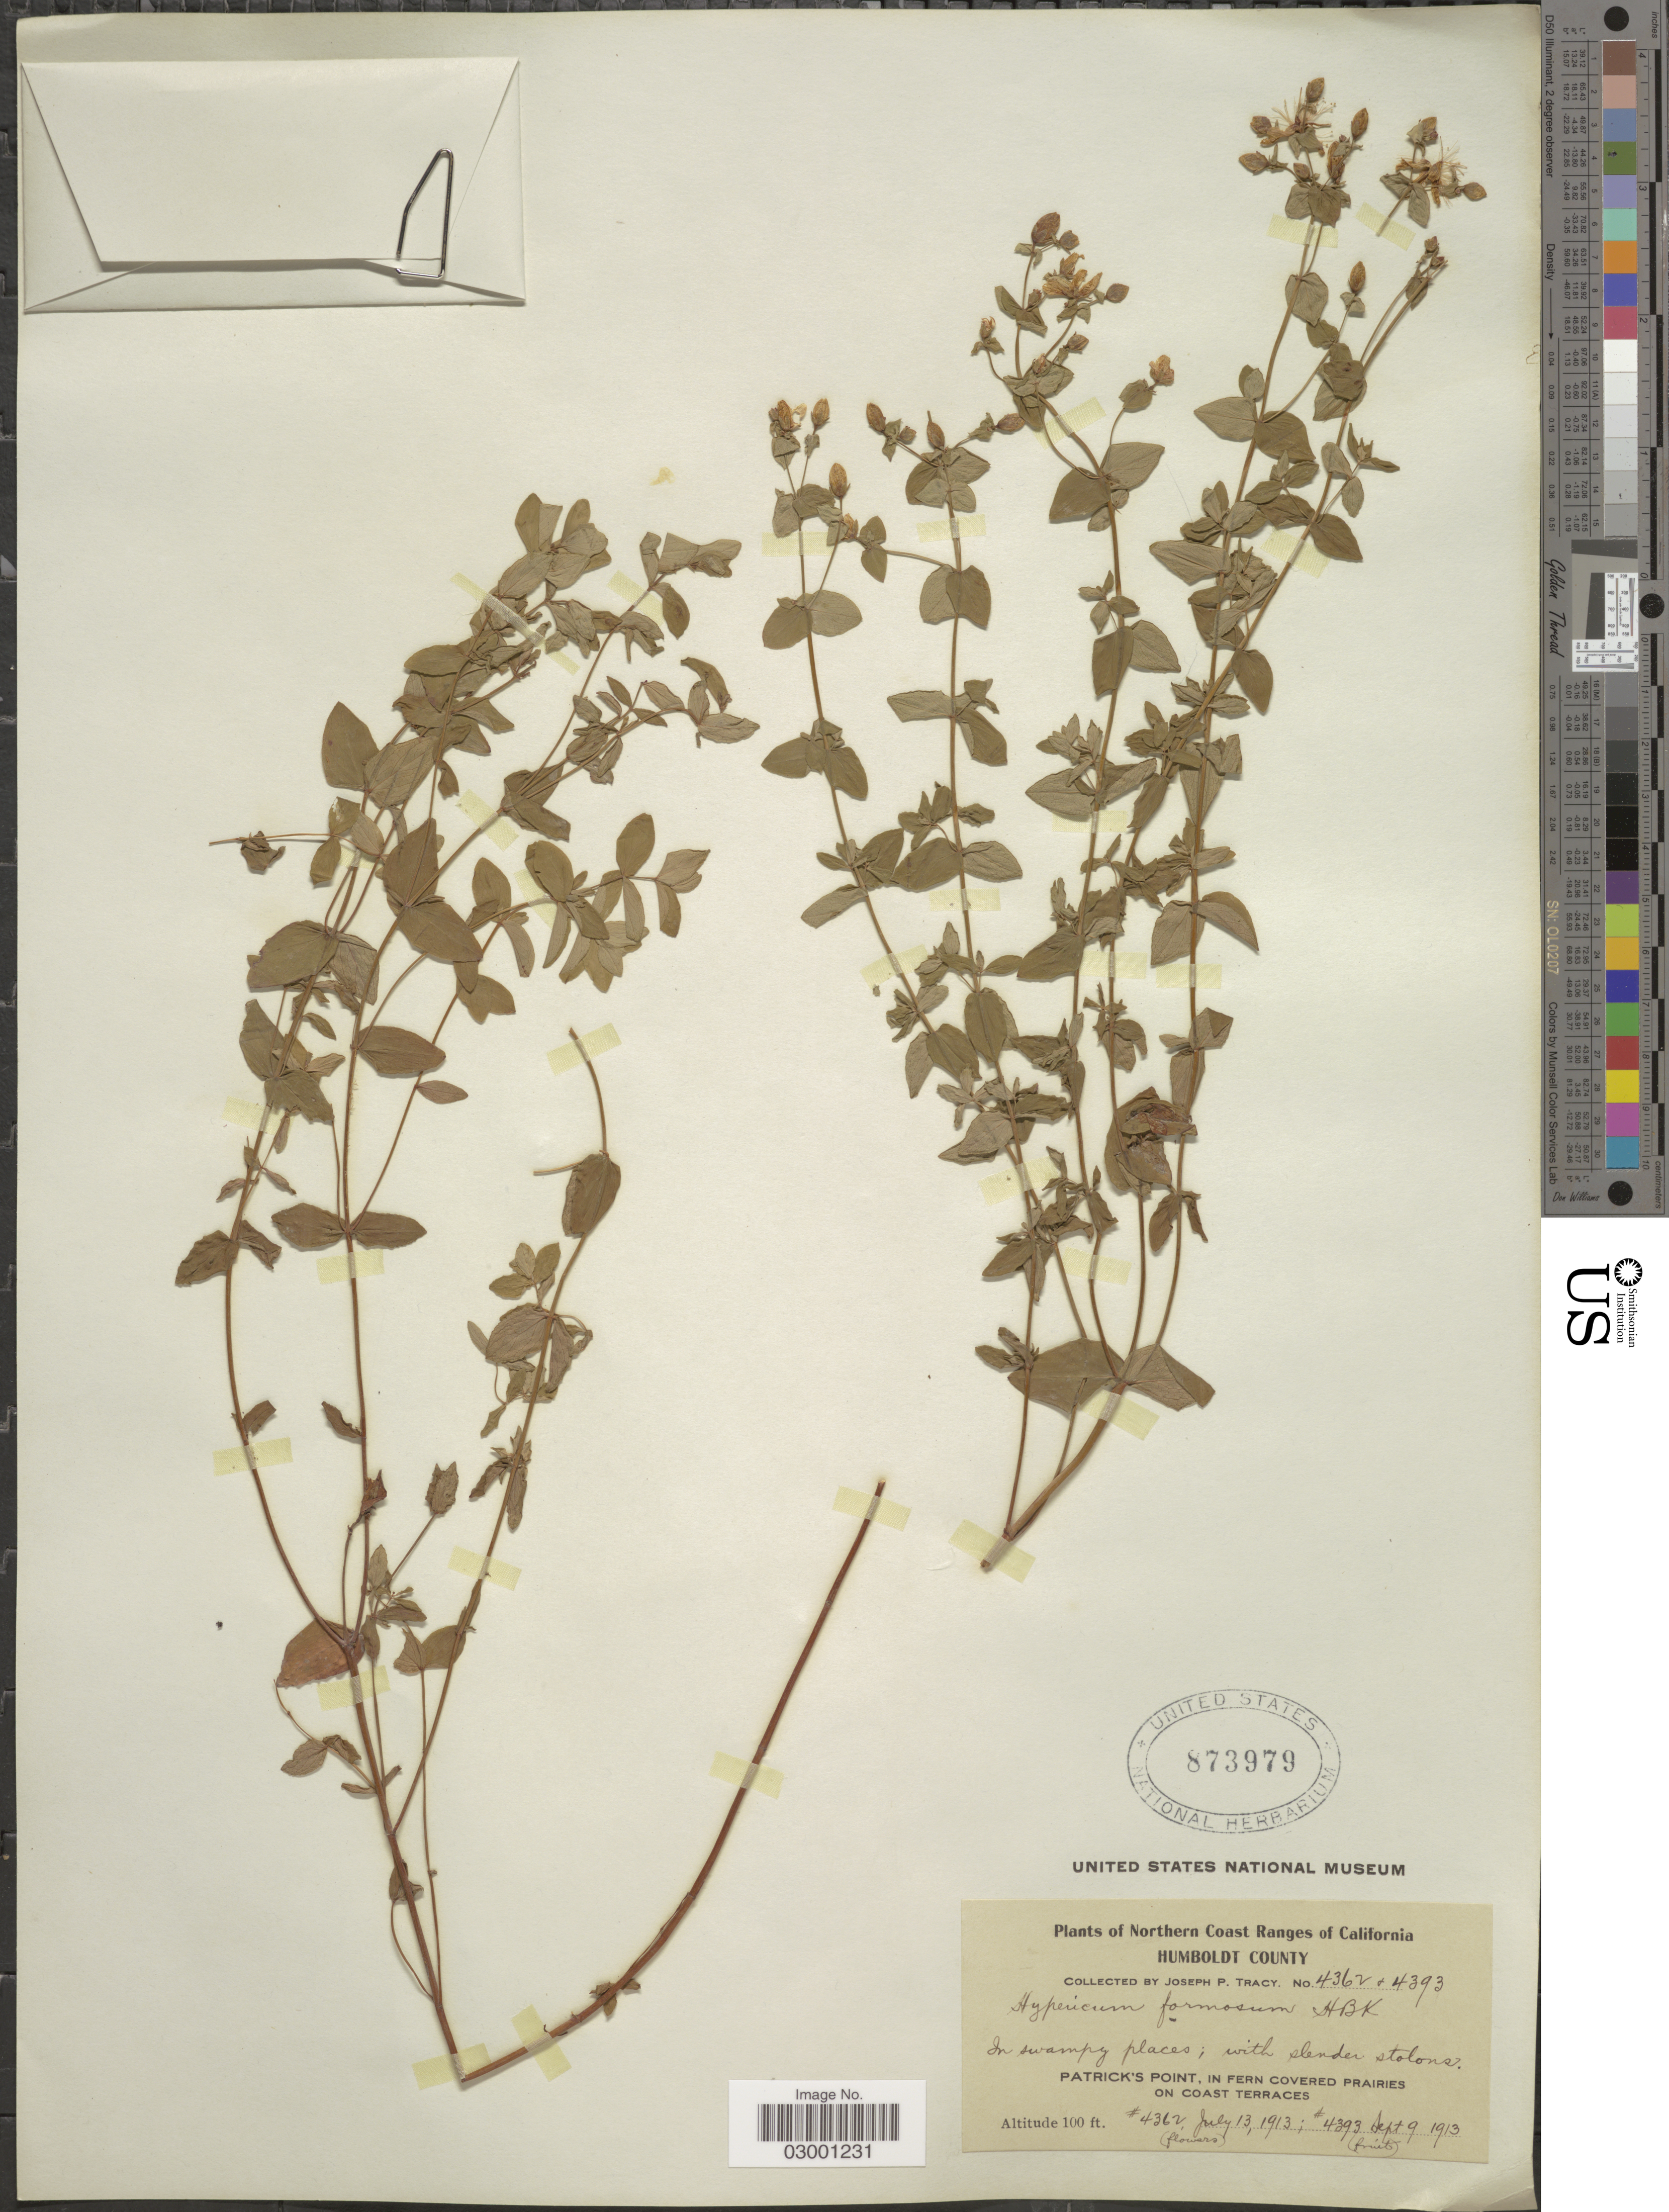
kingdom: Plantae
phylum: Tracheophyta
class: Magnoliopsida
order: Malpighiales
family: Hypericaceae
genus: Hypericum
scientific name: Hypericum formosum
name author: Kunth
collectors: J. Tracy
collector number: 4362, 4393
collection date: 1913-07-13/1913-09-09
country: United States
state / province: California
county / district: Humboldt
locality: Northern Coast Ranges of California. Humboldt County. In swampy places; Patrick's Point, in fern covered prairies on coast terraces.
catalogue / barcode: US 873979